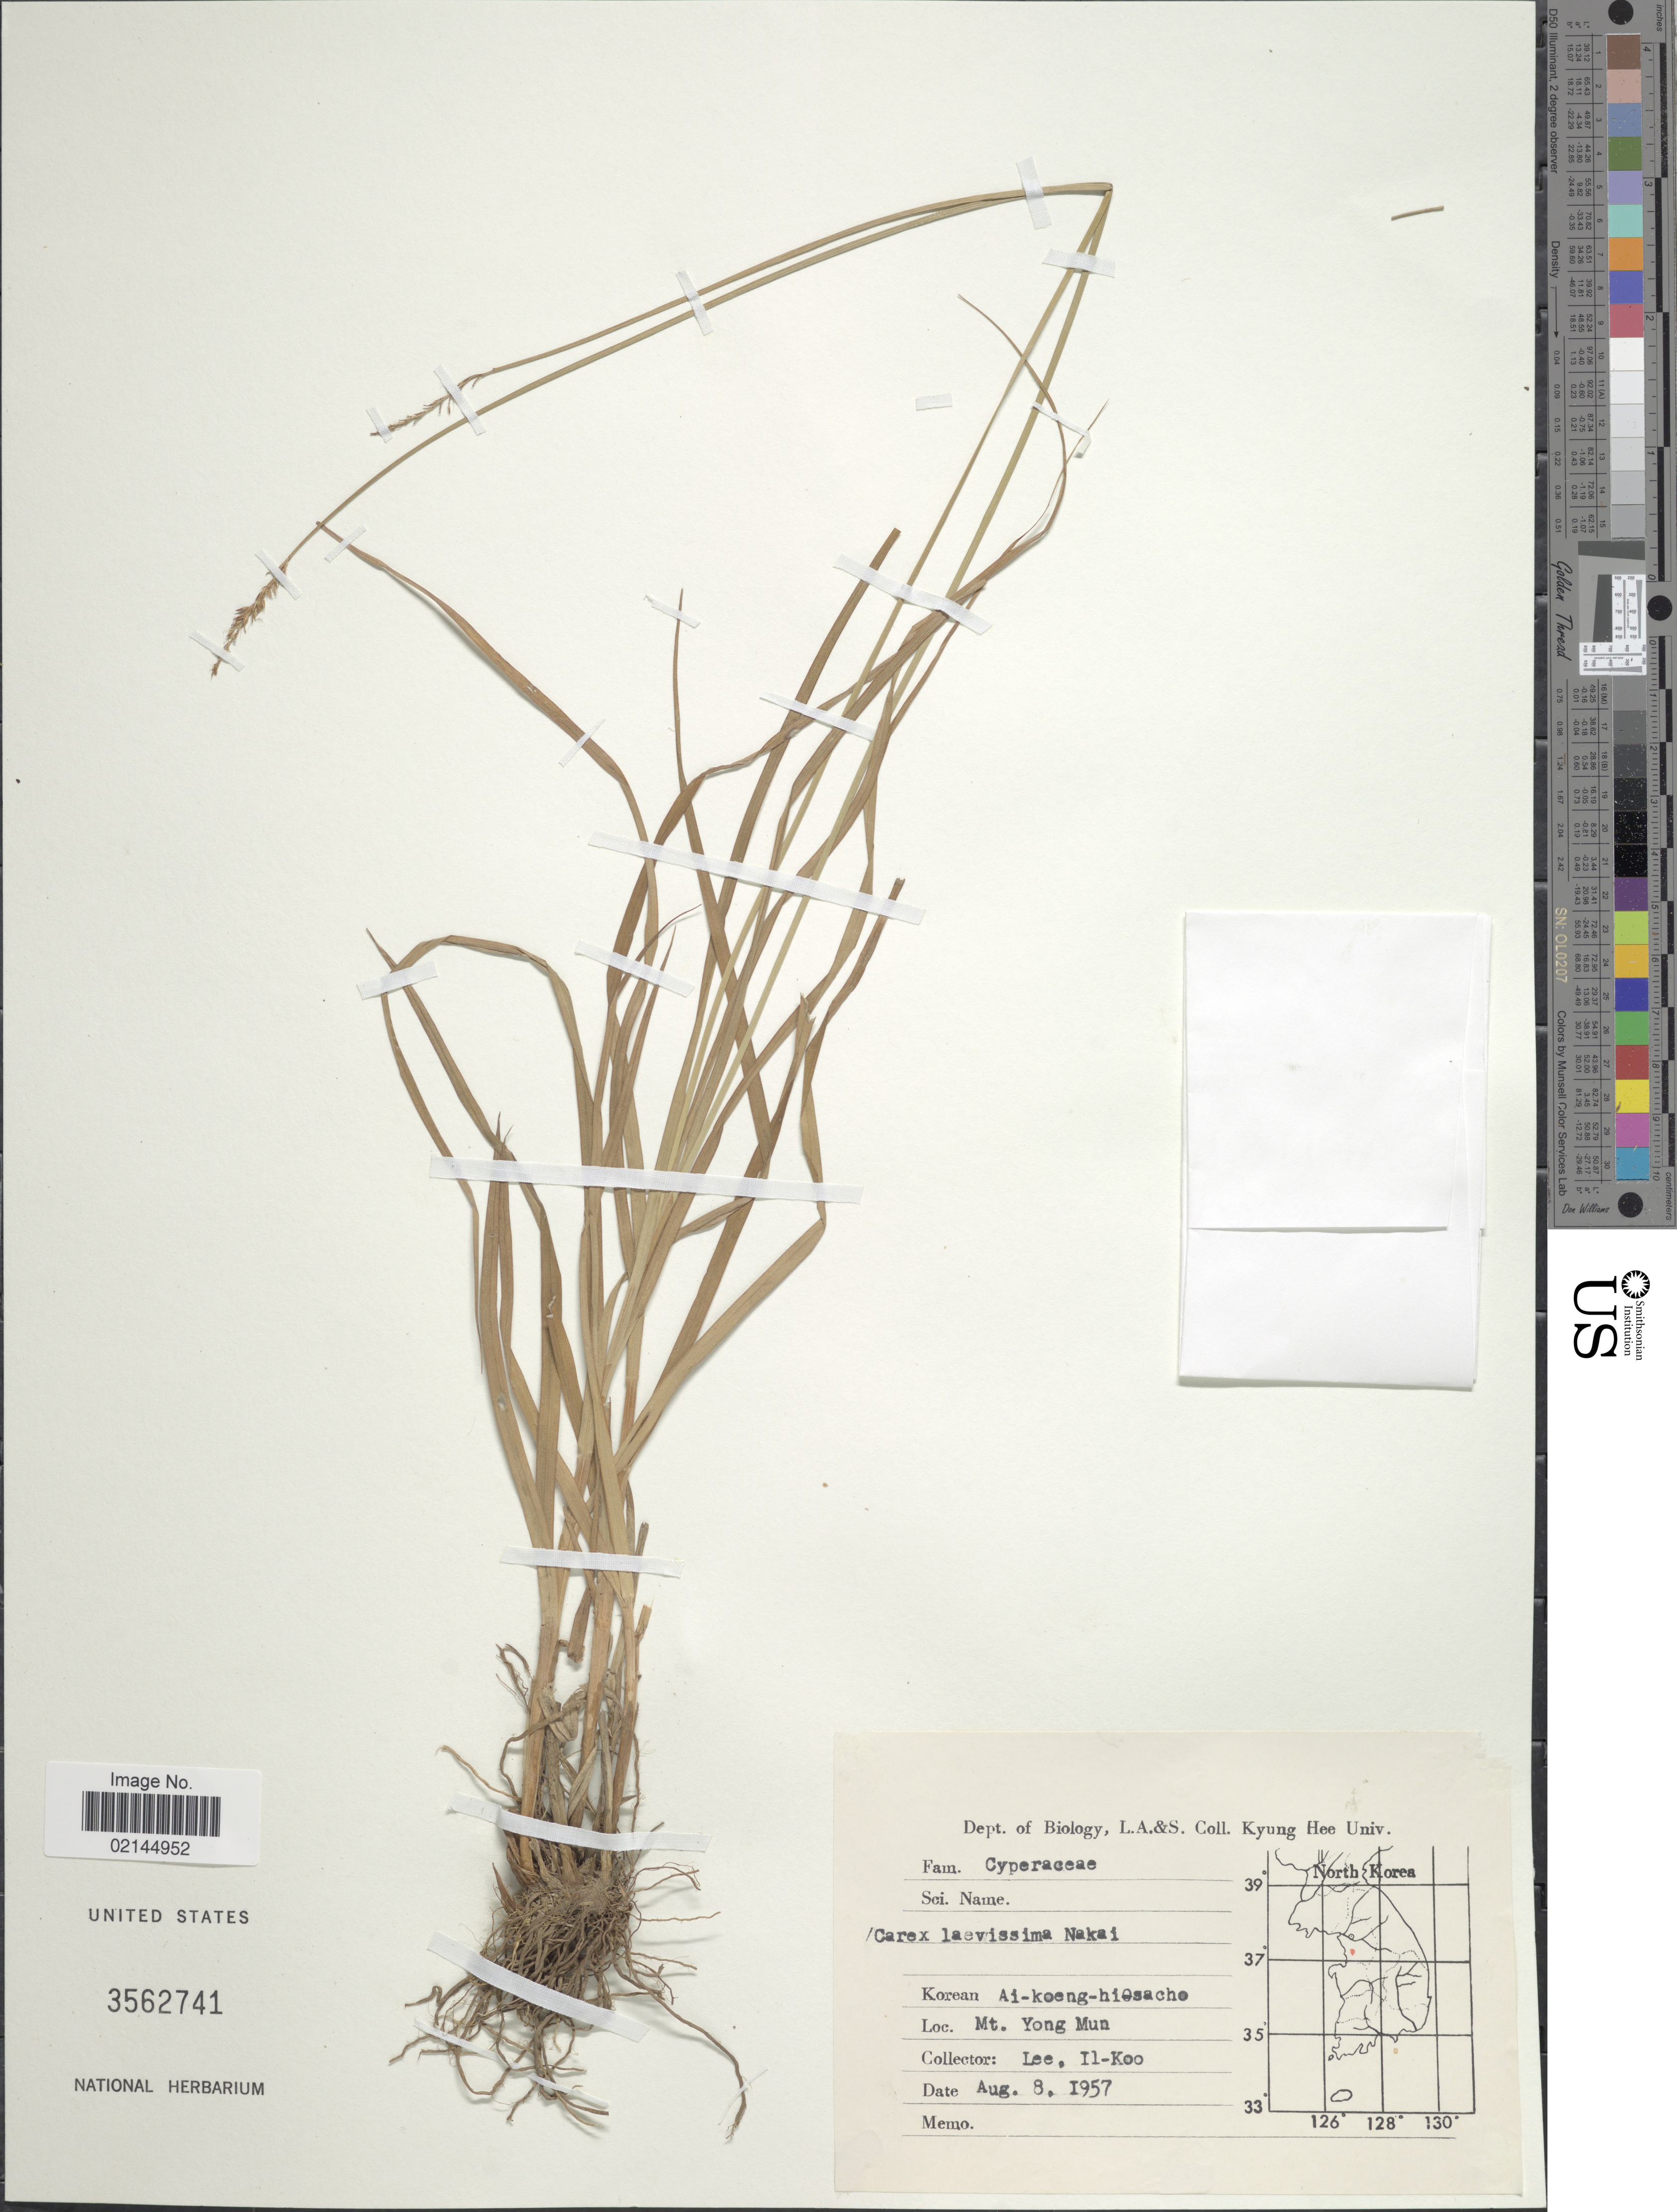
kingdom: Plantae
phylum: Tracheophyta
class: Liliopsida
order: Poales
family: Cyperaceae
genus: Carex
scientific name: Carex laevissima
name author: Nakai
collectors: Il-Ko Lee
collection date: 1957-08-08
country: South Korea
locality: Mt. Yong Mun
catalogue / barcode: US 3562741